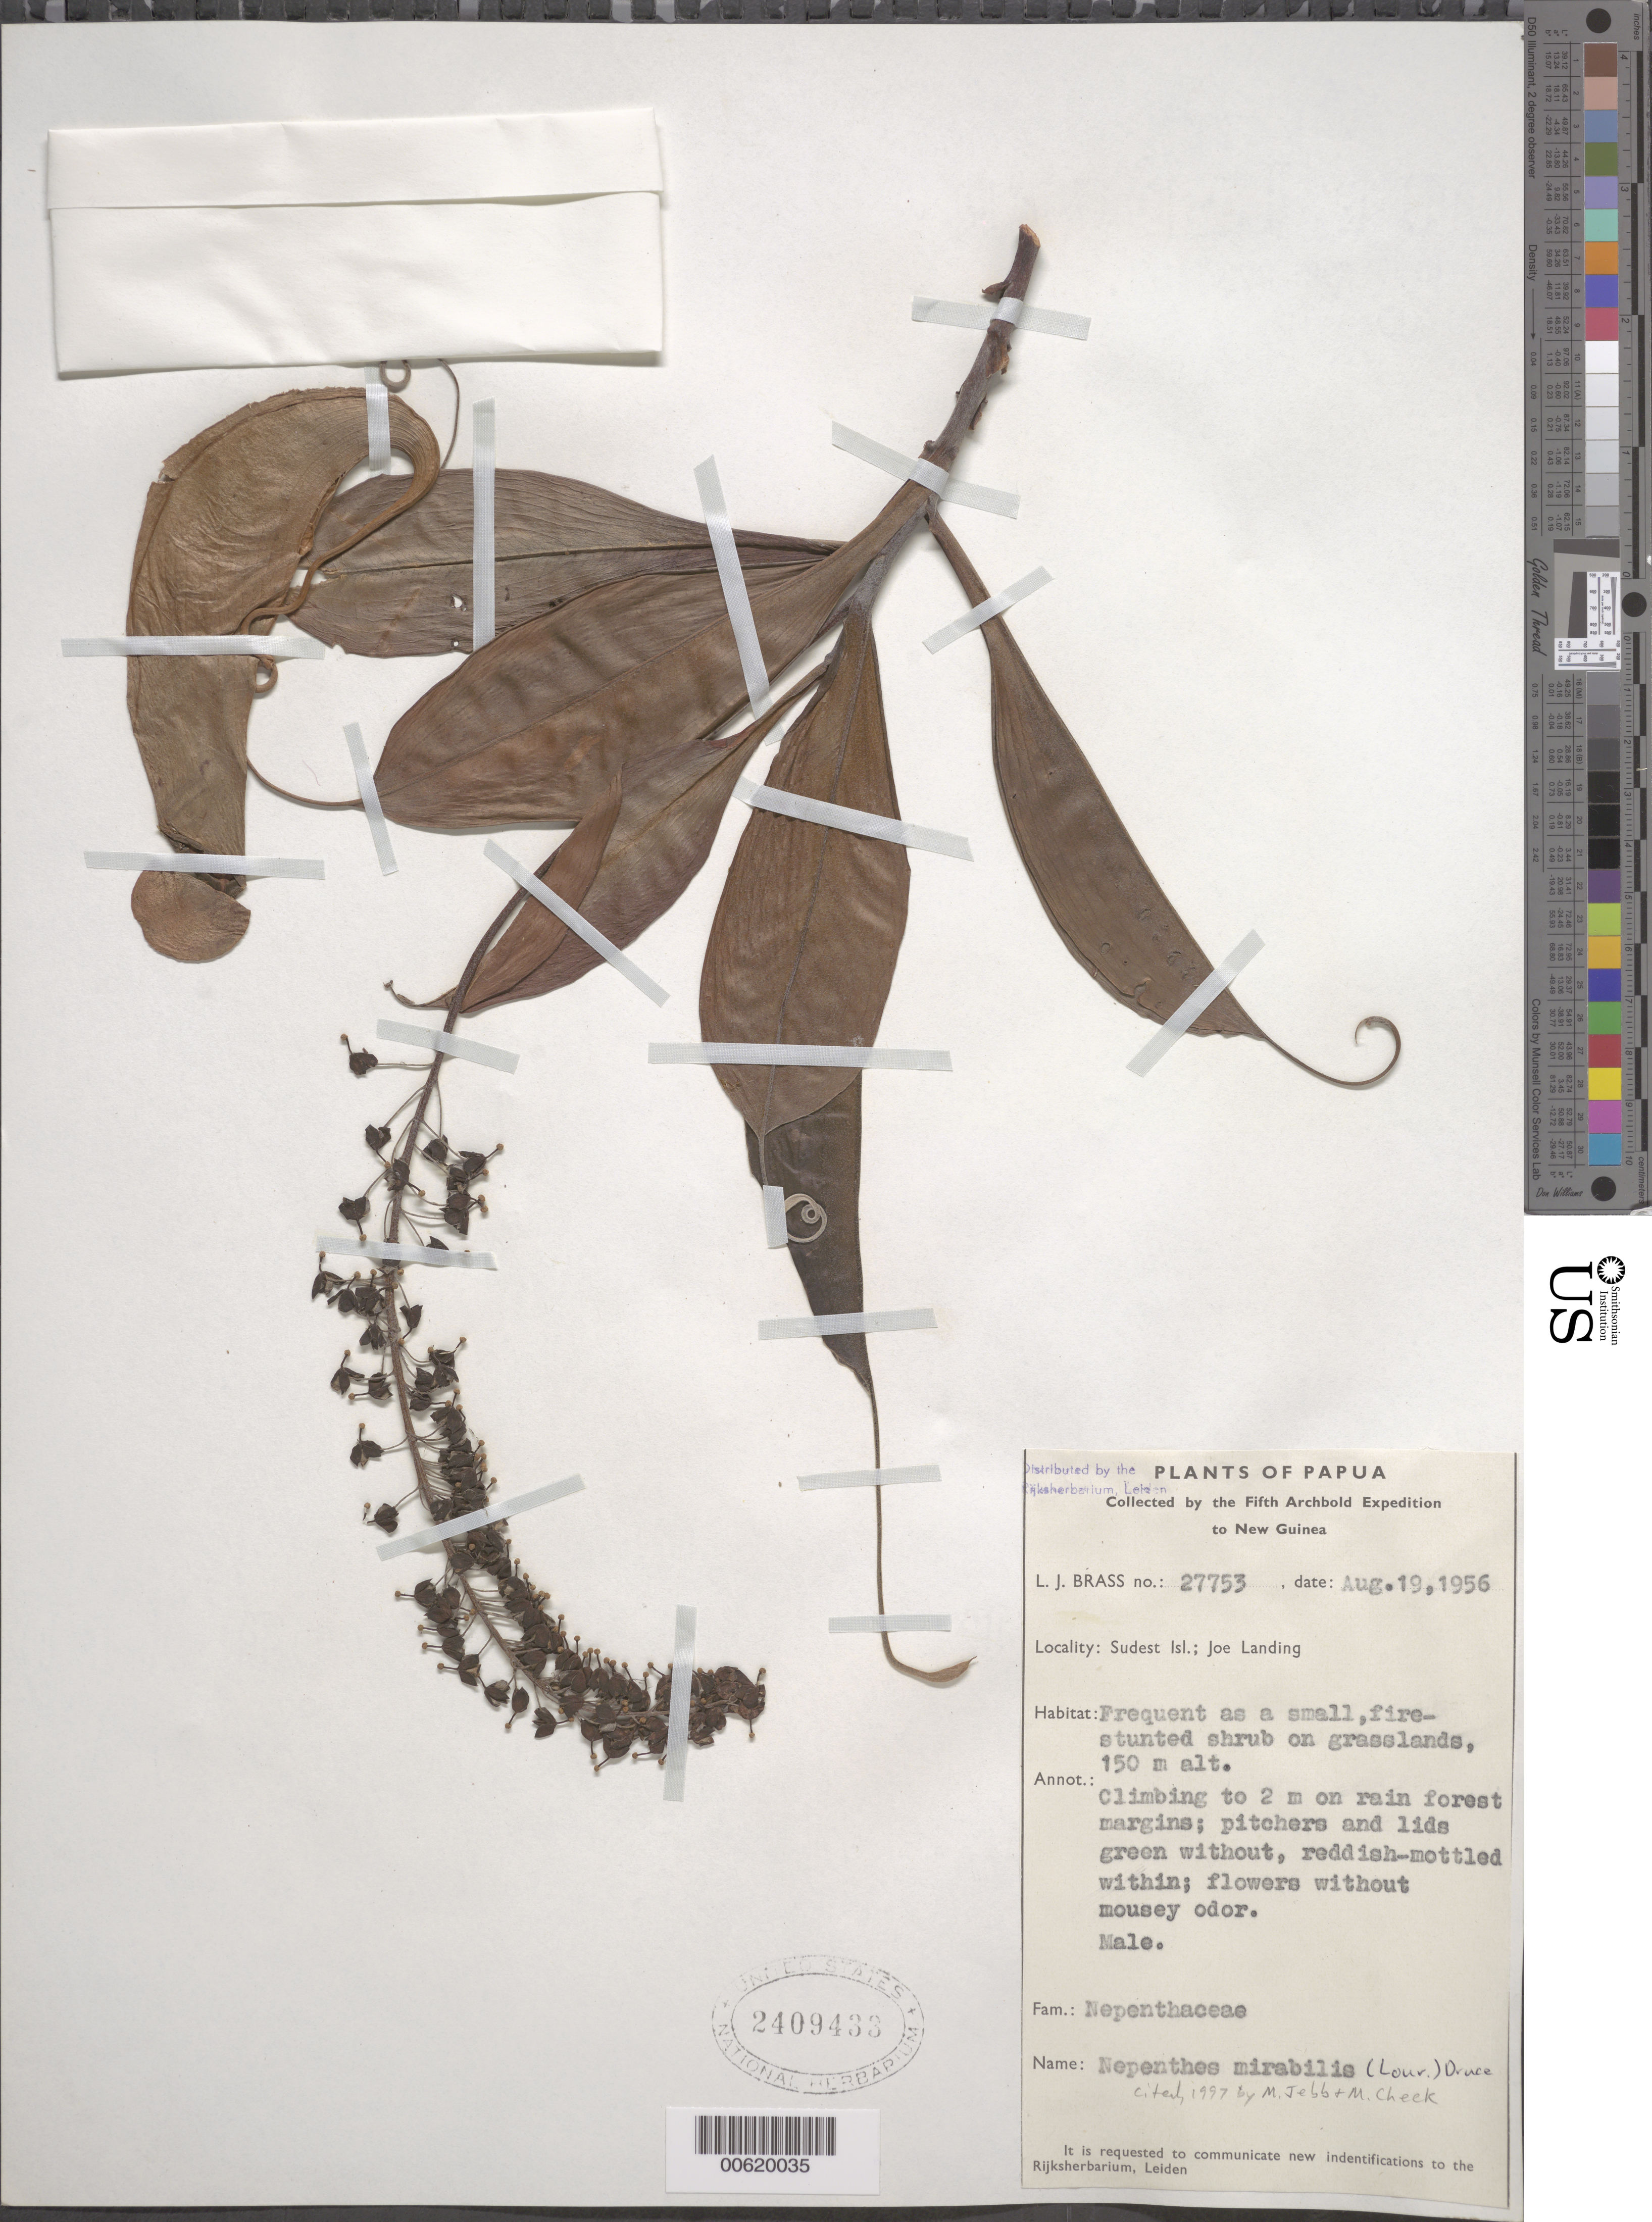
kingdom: Plantae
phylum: Tracheophyta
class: Magnoliopsida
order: Caryophyllales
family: Nepenthaceae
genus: Nepenthes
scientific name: Nepenthes mirabilis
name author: (Lour.) Druce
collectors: L. J. Brass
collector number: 27753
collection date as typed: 19 Aug 1956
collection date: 1956-08-19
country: Papua New Guinea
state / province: Milne Bay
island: Sudest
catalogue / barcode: US 2409433